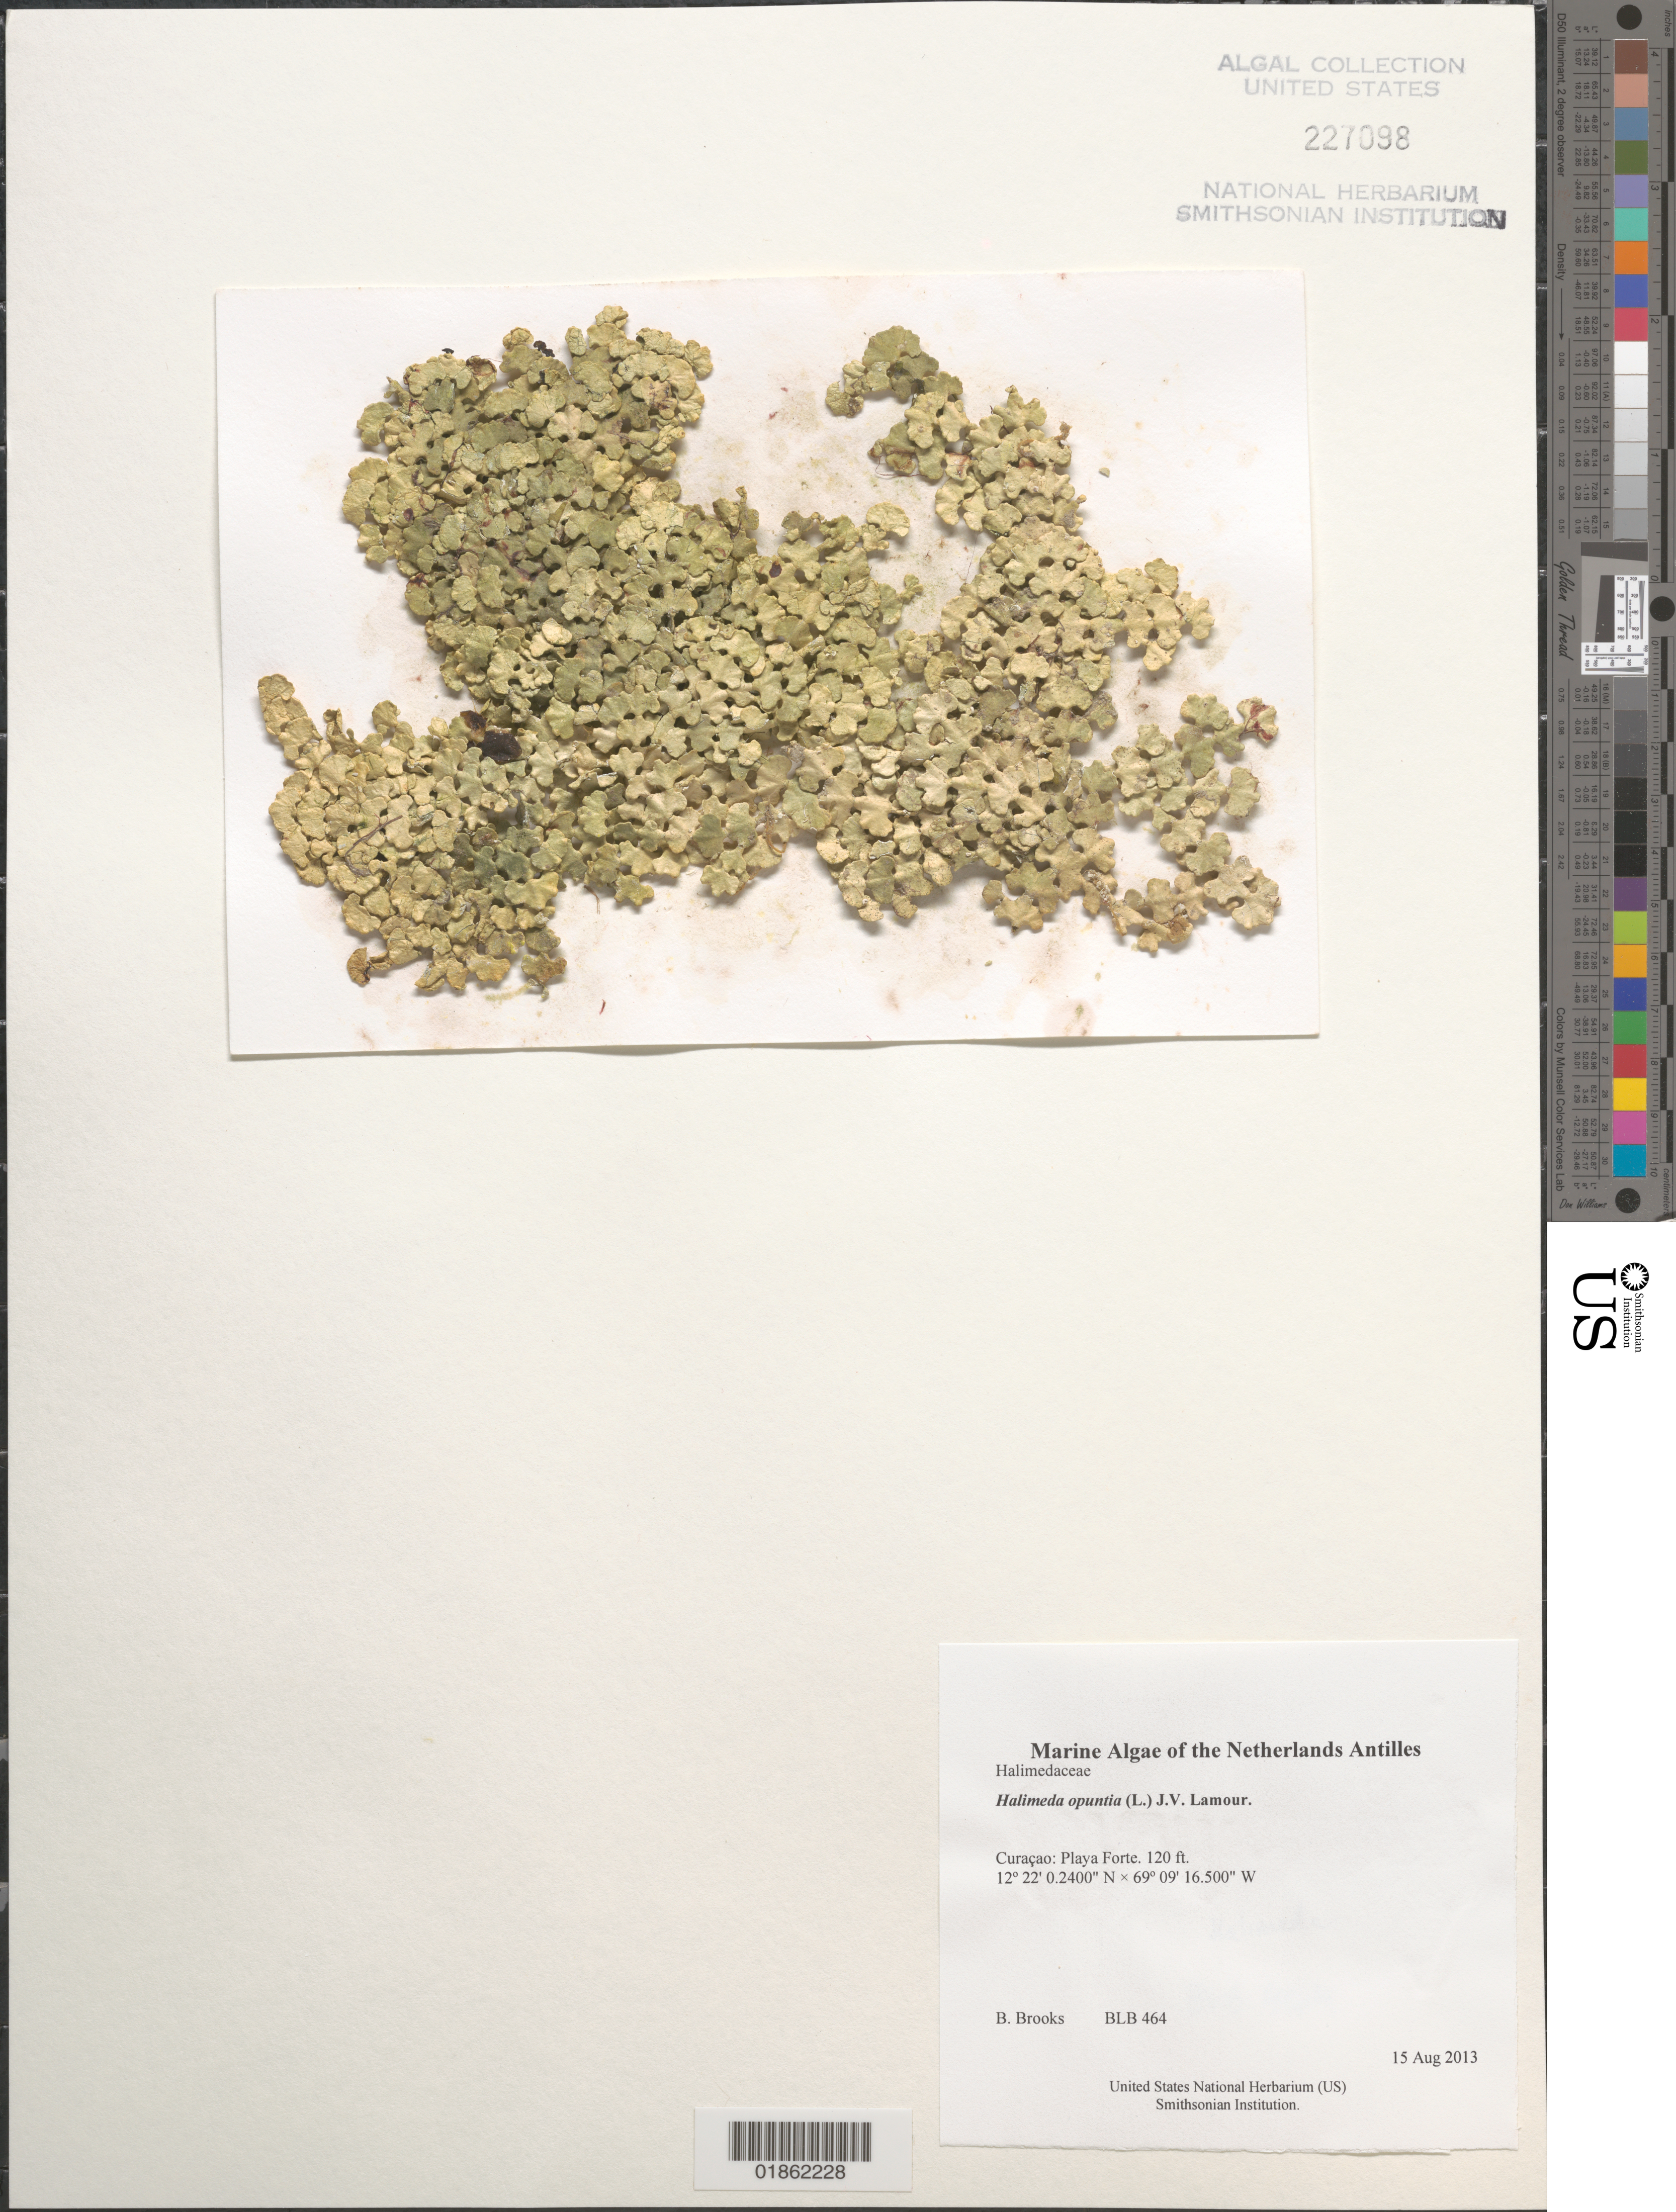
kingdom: Plantae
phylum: Chlorophyta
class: Ulvophyceae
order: Bryopsidales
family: Halimedaceae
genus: Halimeda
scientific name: Halimeda opuntia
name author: (L.) J.V.Lamouroux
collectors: B. Brooks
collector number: BLB 464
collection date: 2013-08-15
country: Curaçao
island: Curaçao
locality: Playa Forte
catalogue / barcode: US 227098